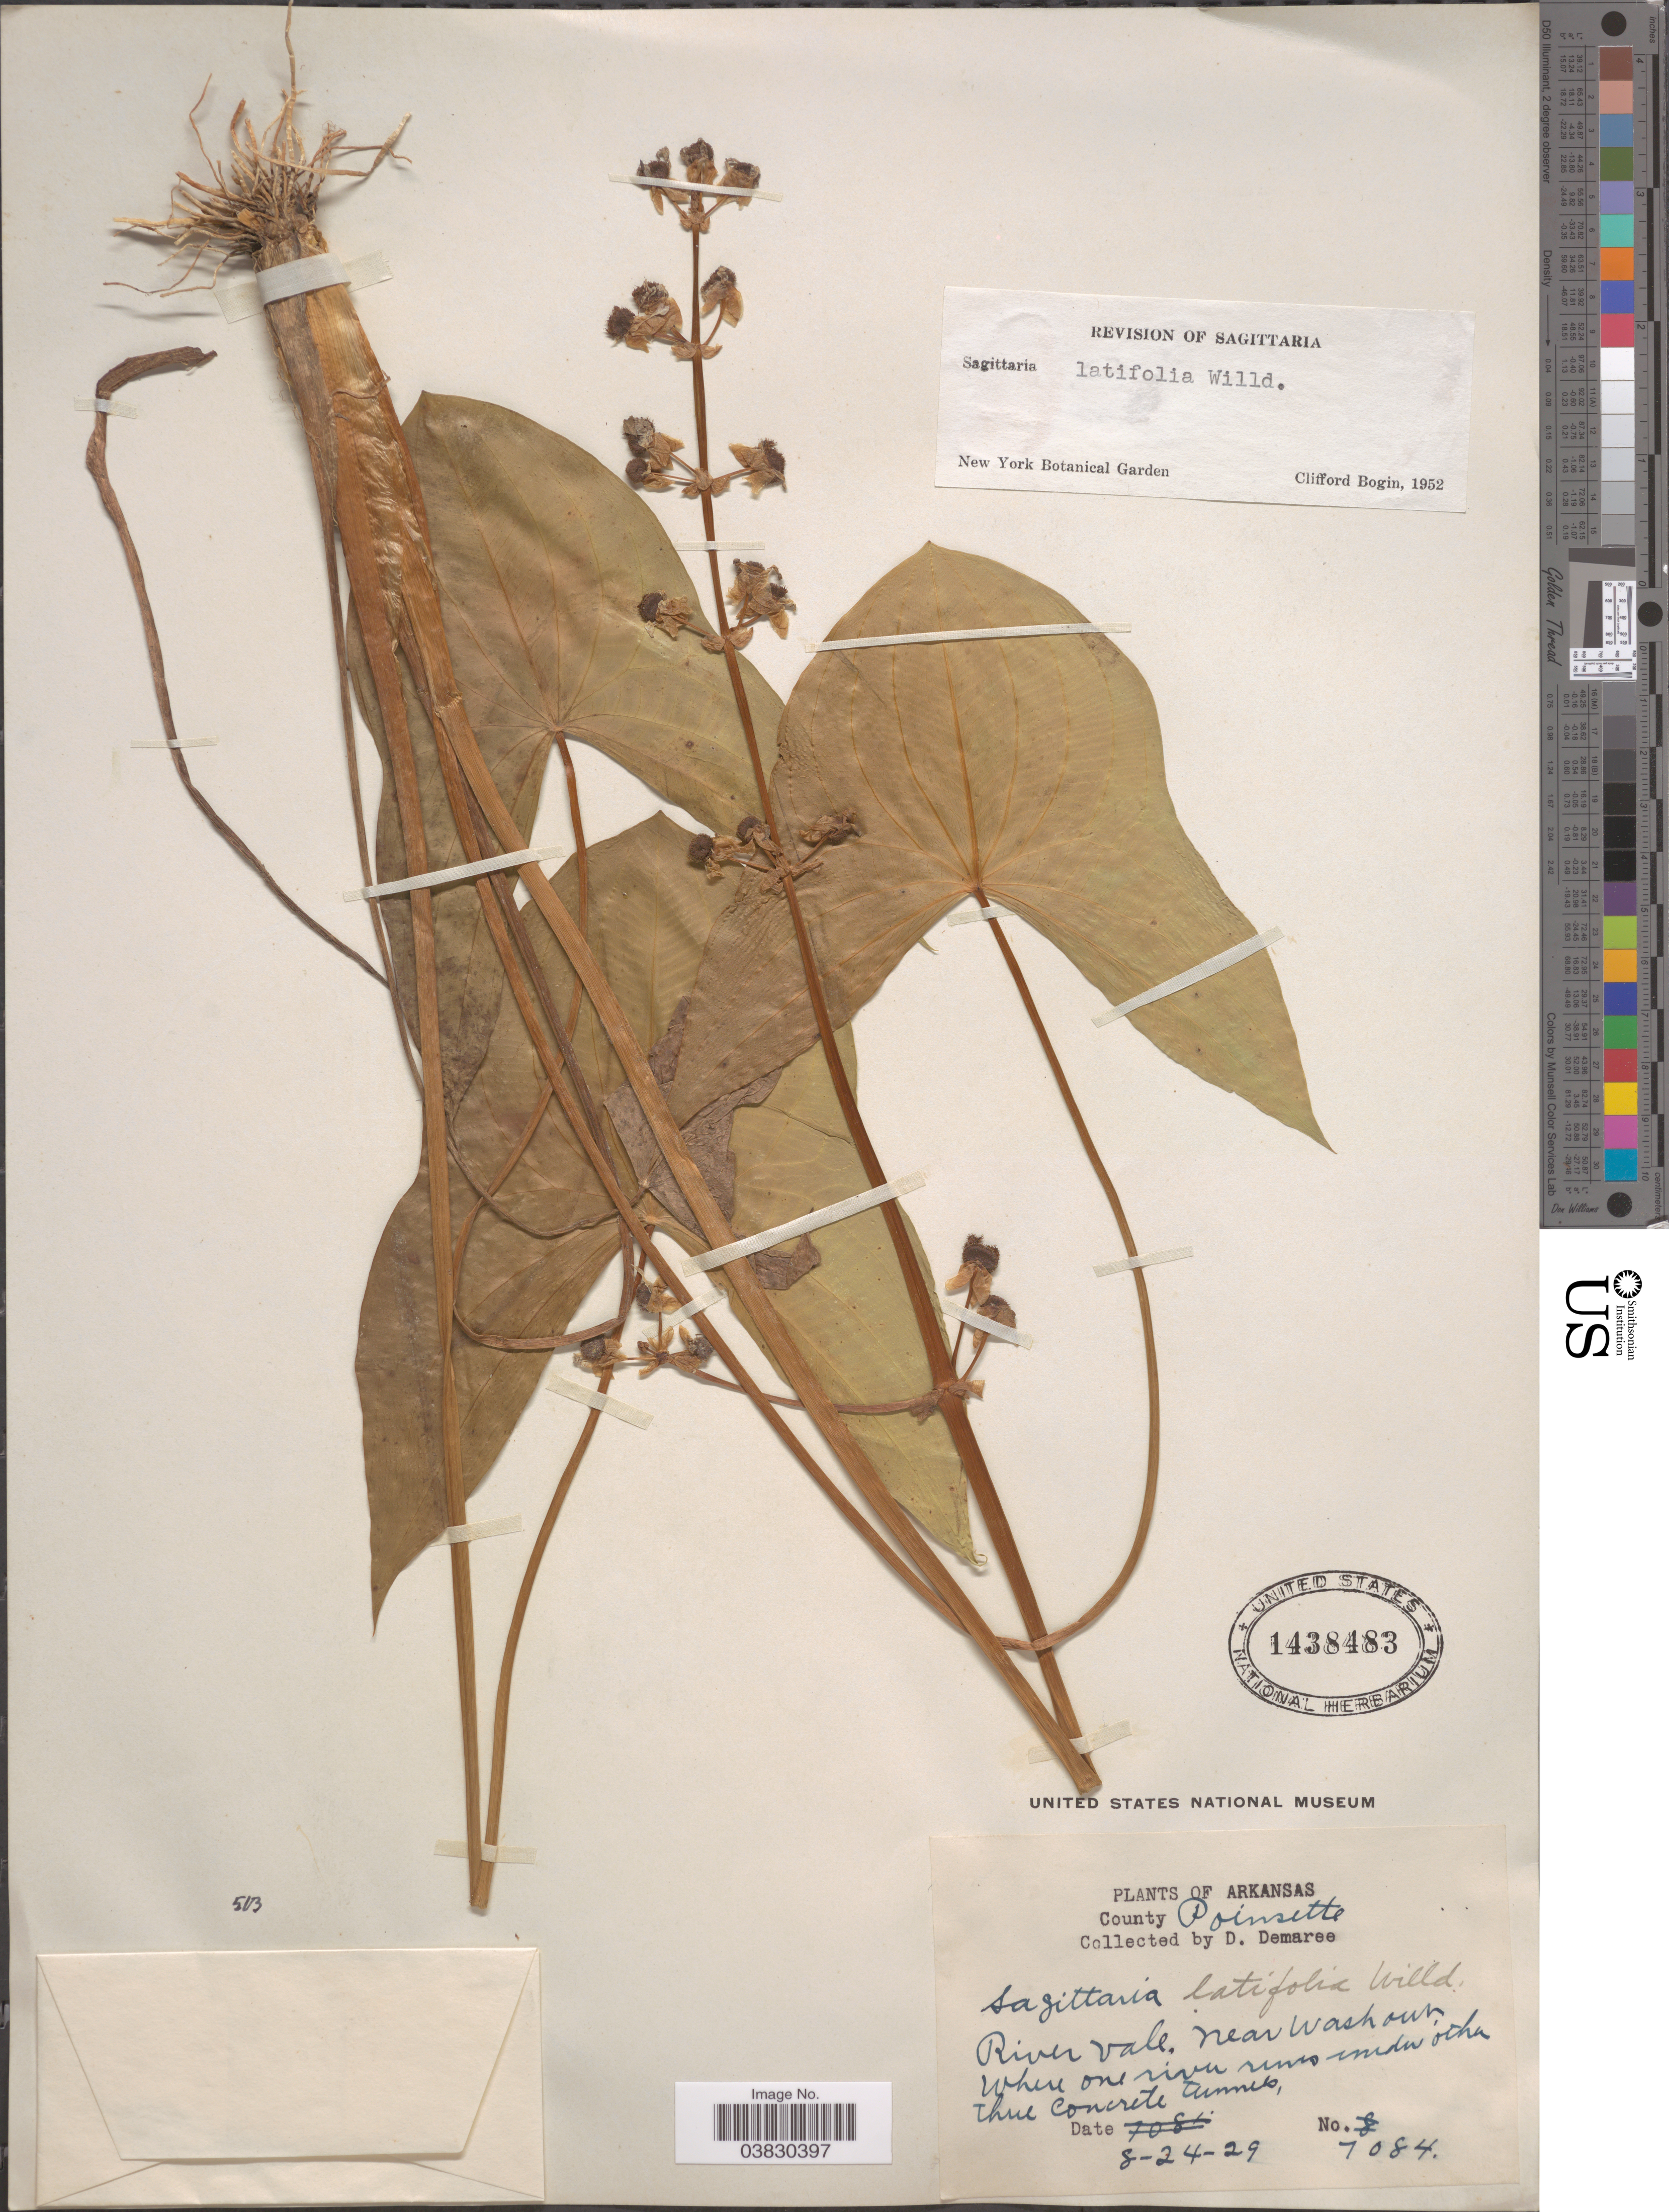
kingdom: Plantae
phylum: Tracheophyta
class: Liliopsida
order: Alismatales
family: Alismataceae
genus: Sagittaria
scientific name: Sagittaria variabilis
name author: Englem. ex A. Gray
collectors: D. Demaree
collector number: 7084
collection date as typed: Transcribed d/m/y: 24/8/29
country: United States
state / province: Arkansas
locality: County Poinsette. River vale. Near Washout where one river runs under other thru concrete tunnels.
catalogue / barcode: US 1438483